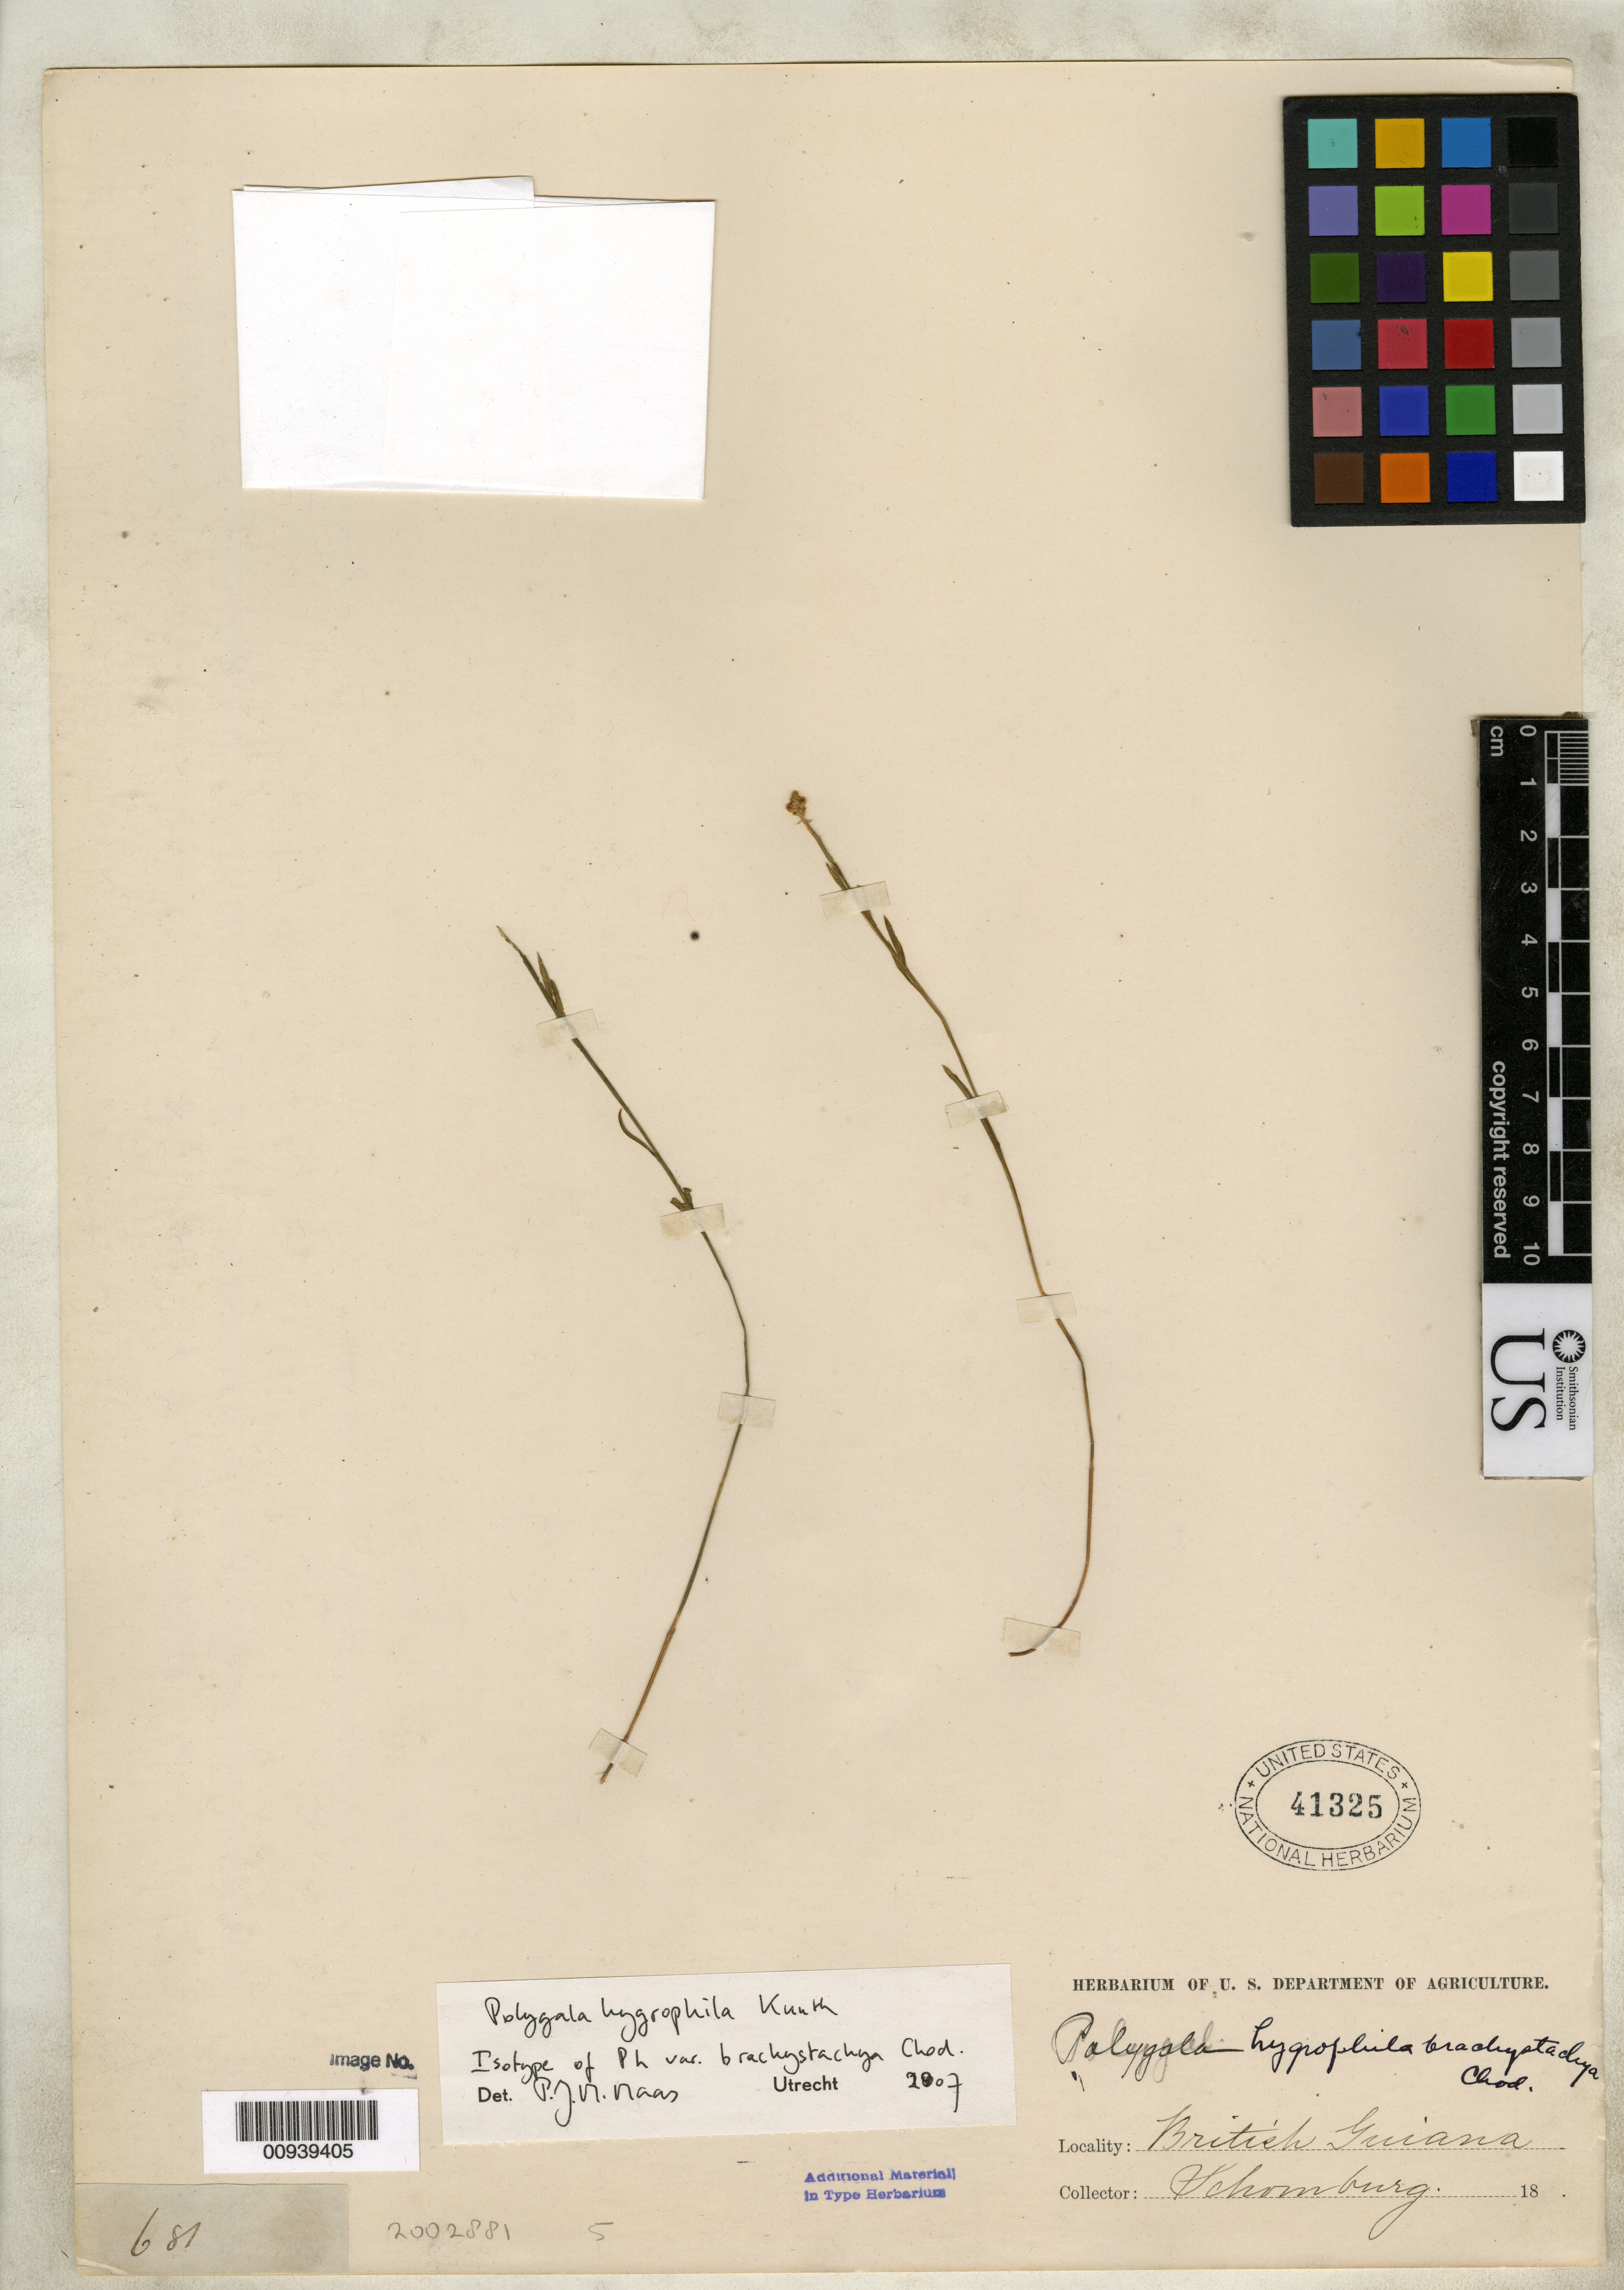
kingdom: Plantae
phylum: Tracheophyta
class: Magnoliopsida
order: Fabales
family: Polygalaceae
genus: Polygala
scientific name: Polygala hygrophila var. brachystachya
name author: Chodat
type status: Isotype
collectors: M. R. Schomburgk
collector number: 681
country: Guyana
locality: British Guiana.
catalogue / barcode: US 41325